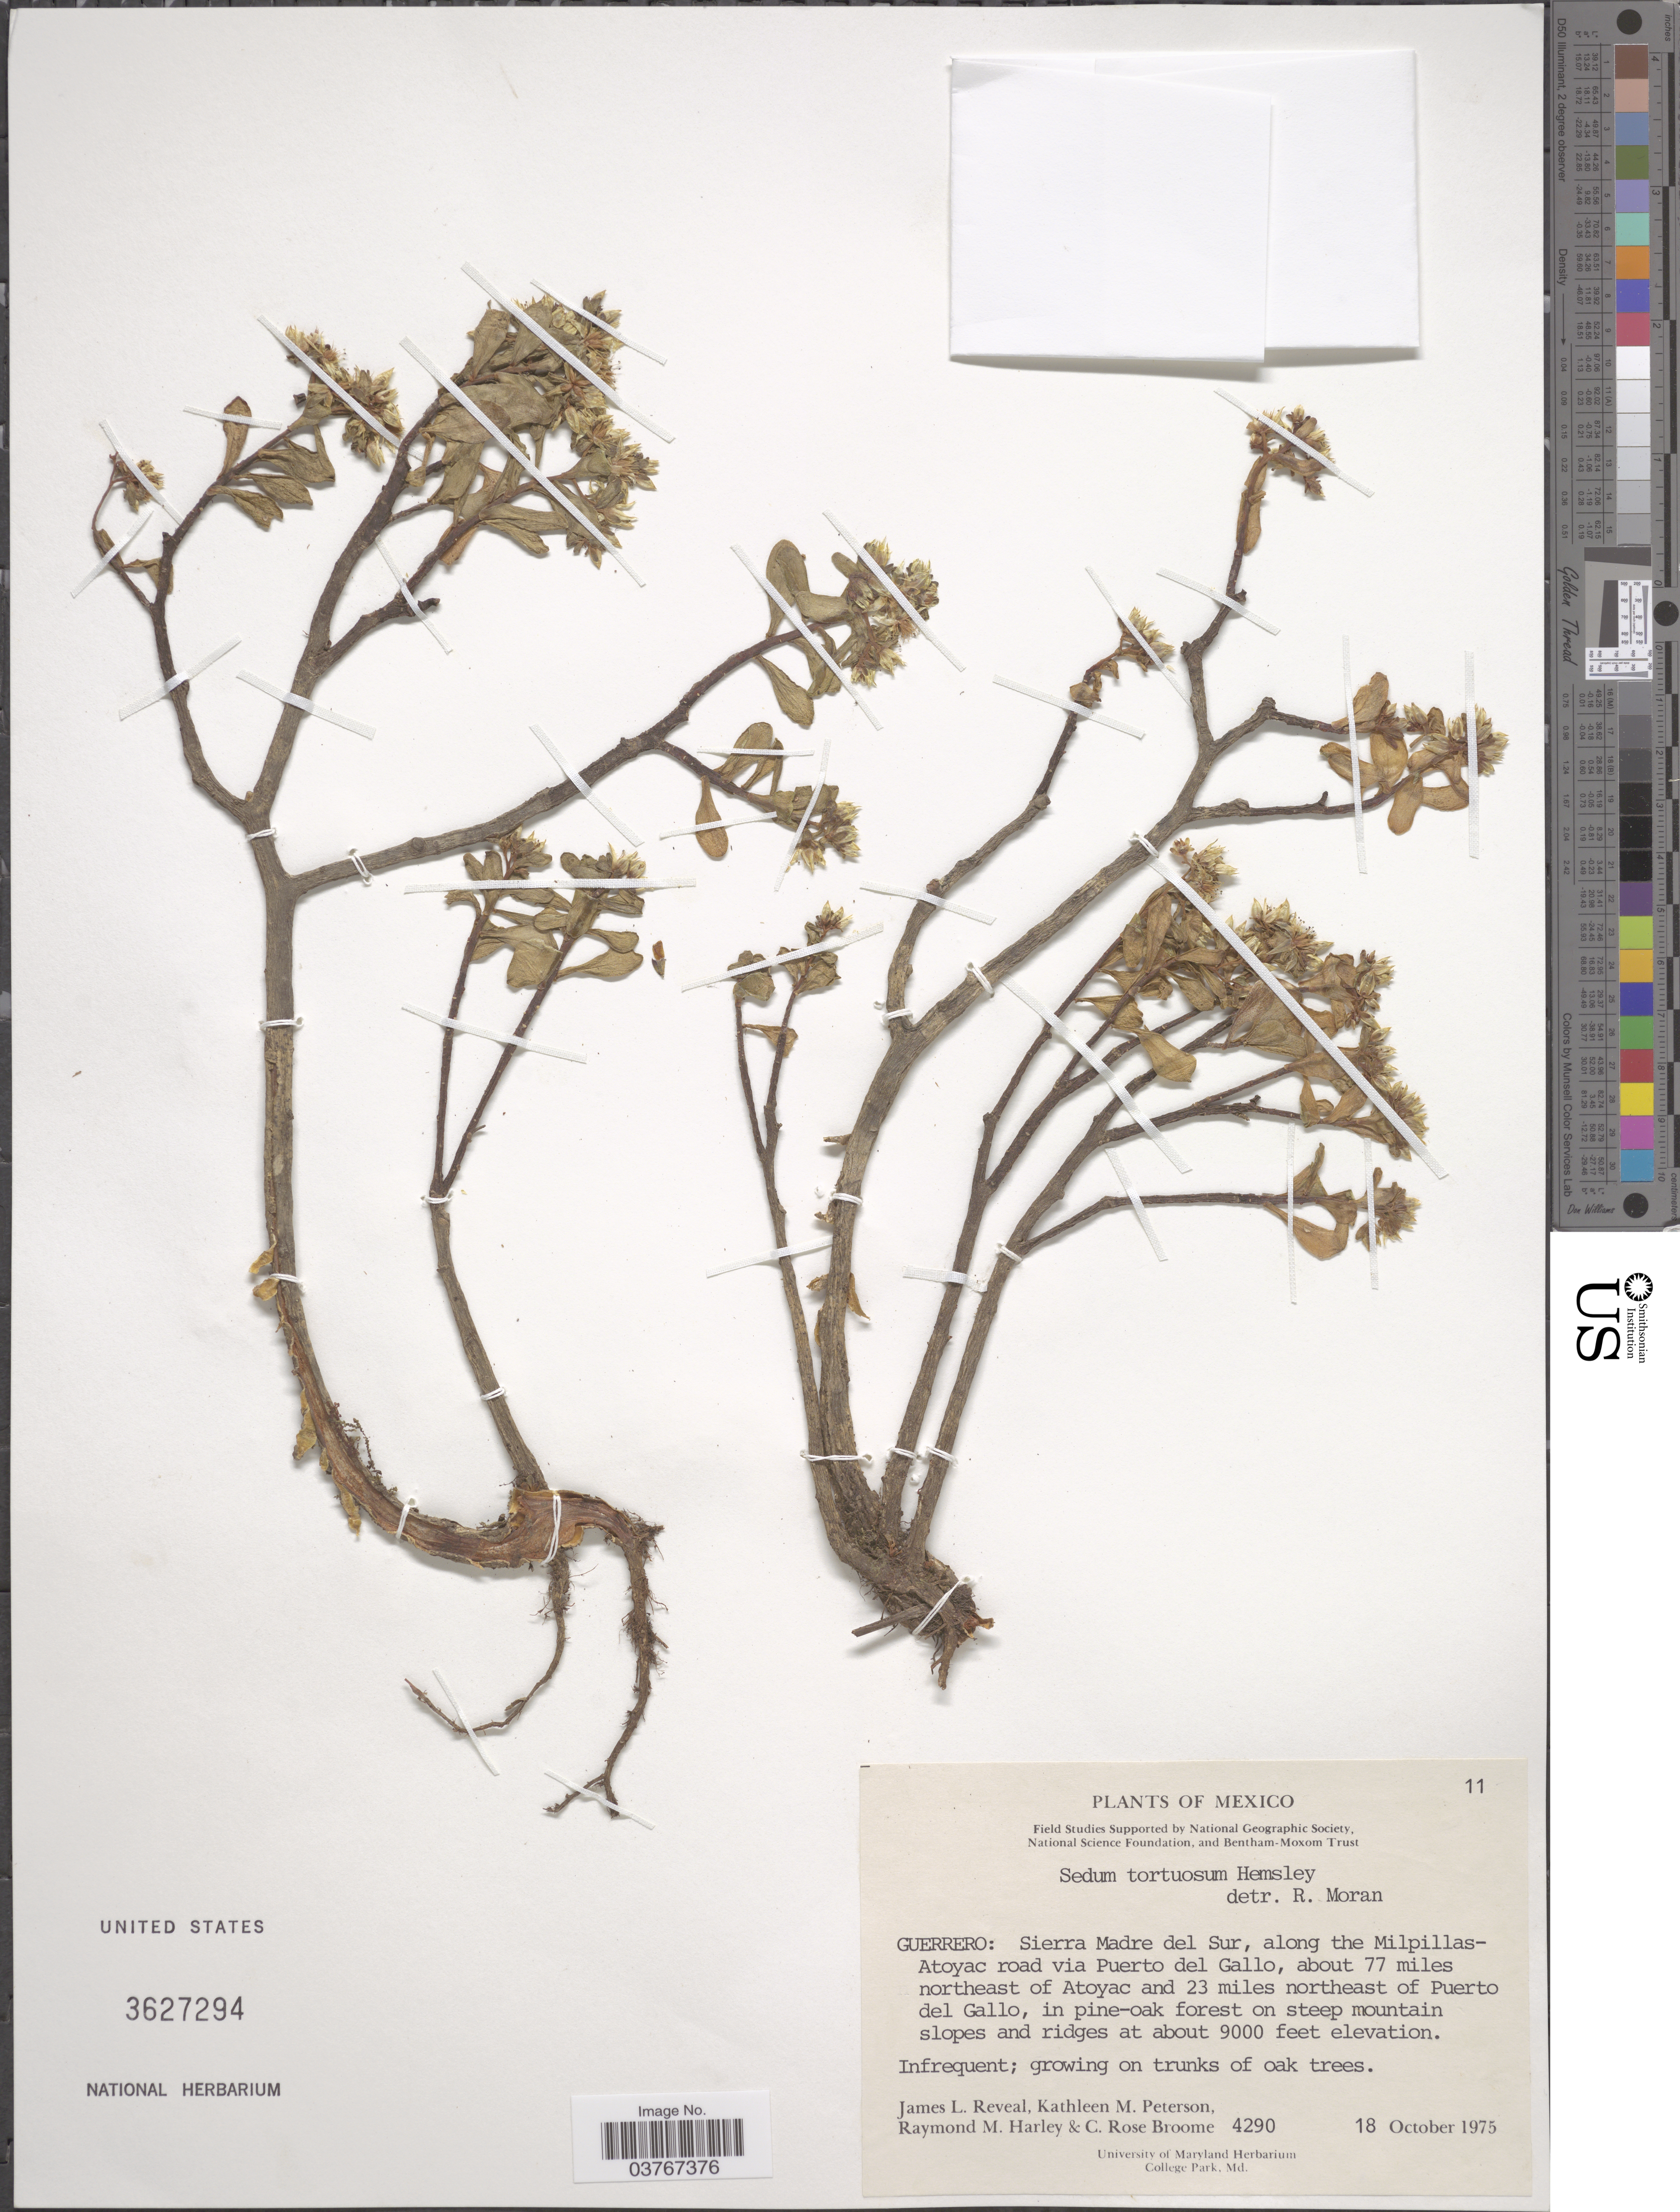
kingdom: Plantae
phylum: Tracheophyta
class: Magnoliopsida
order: Saxifragales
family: Crassulaceae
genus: Sedum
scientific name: Sedum tortuosum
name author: Hemsl.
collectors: J. L. Reveal, K. Peterson, R. M. Harley & C. R. Broome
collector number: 4290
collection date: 1975-10-18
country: Mexico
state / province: Guerrero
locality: Sierra Madre del Sur, along the Milpillas-Atoyac road via Puerto del Gallo, about 77 miles northeast of Atoyac and 23 miles northeast of Puerto del Gallo.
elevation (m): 2743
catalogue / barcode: US 3627294